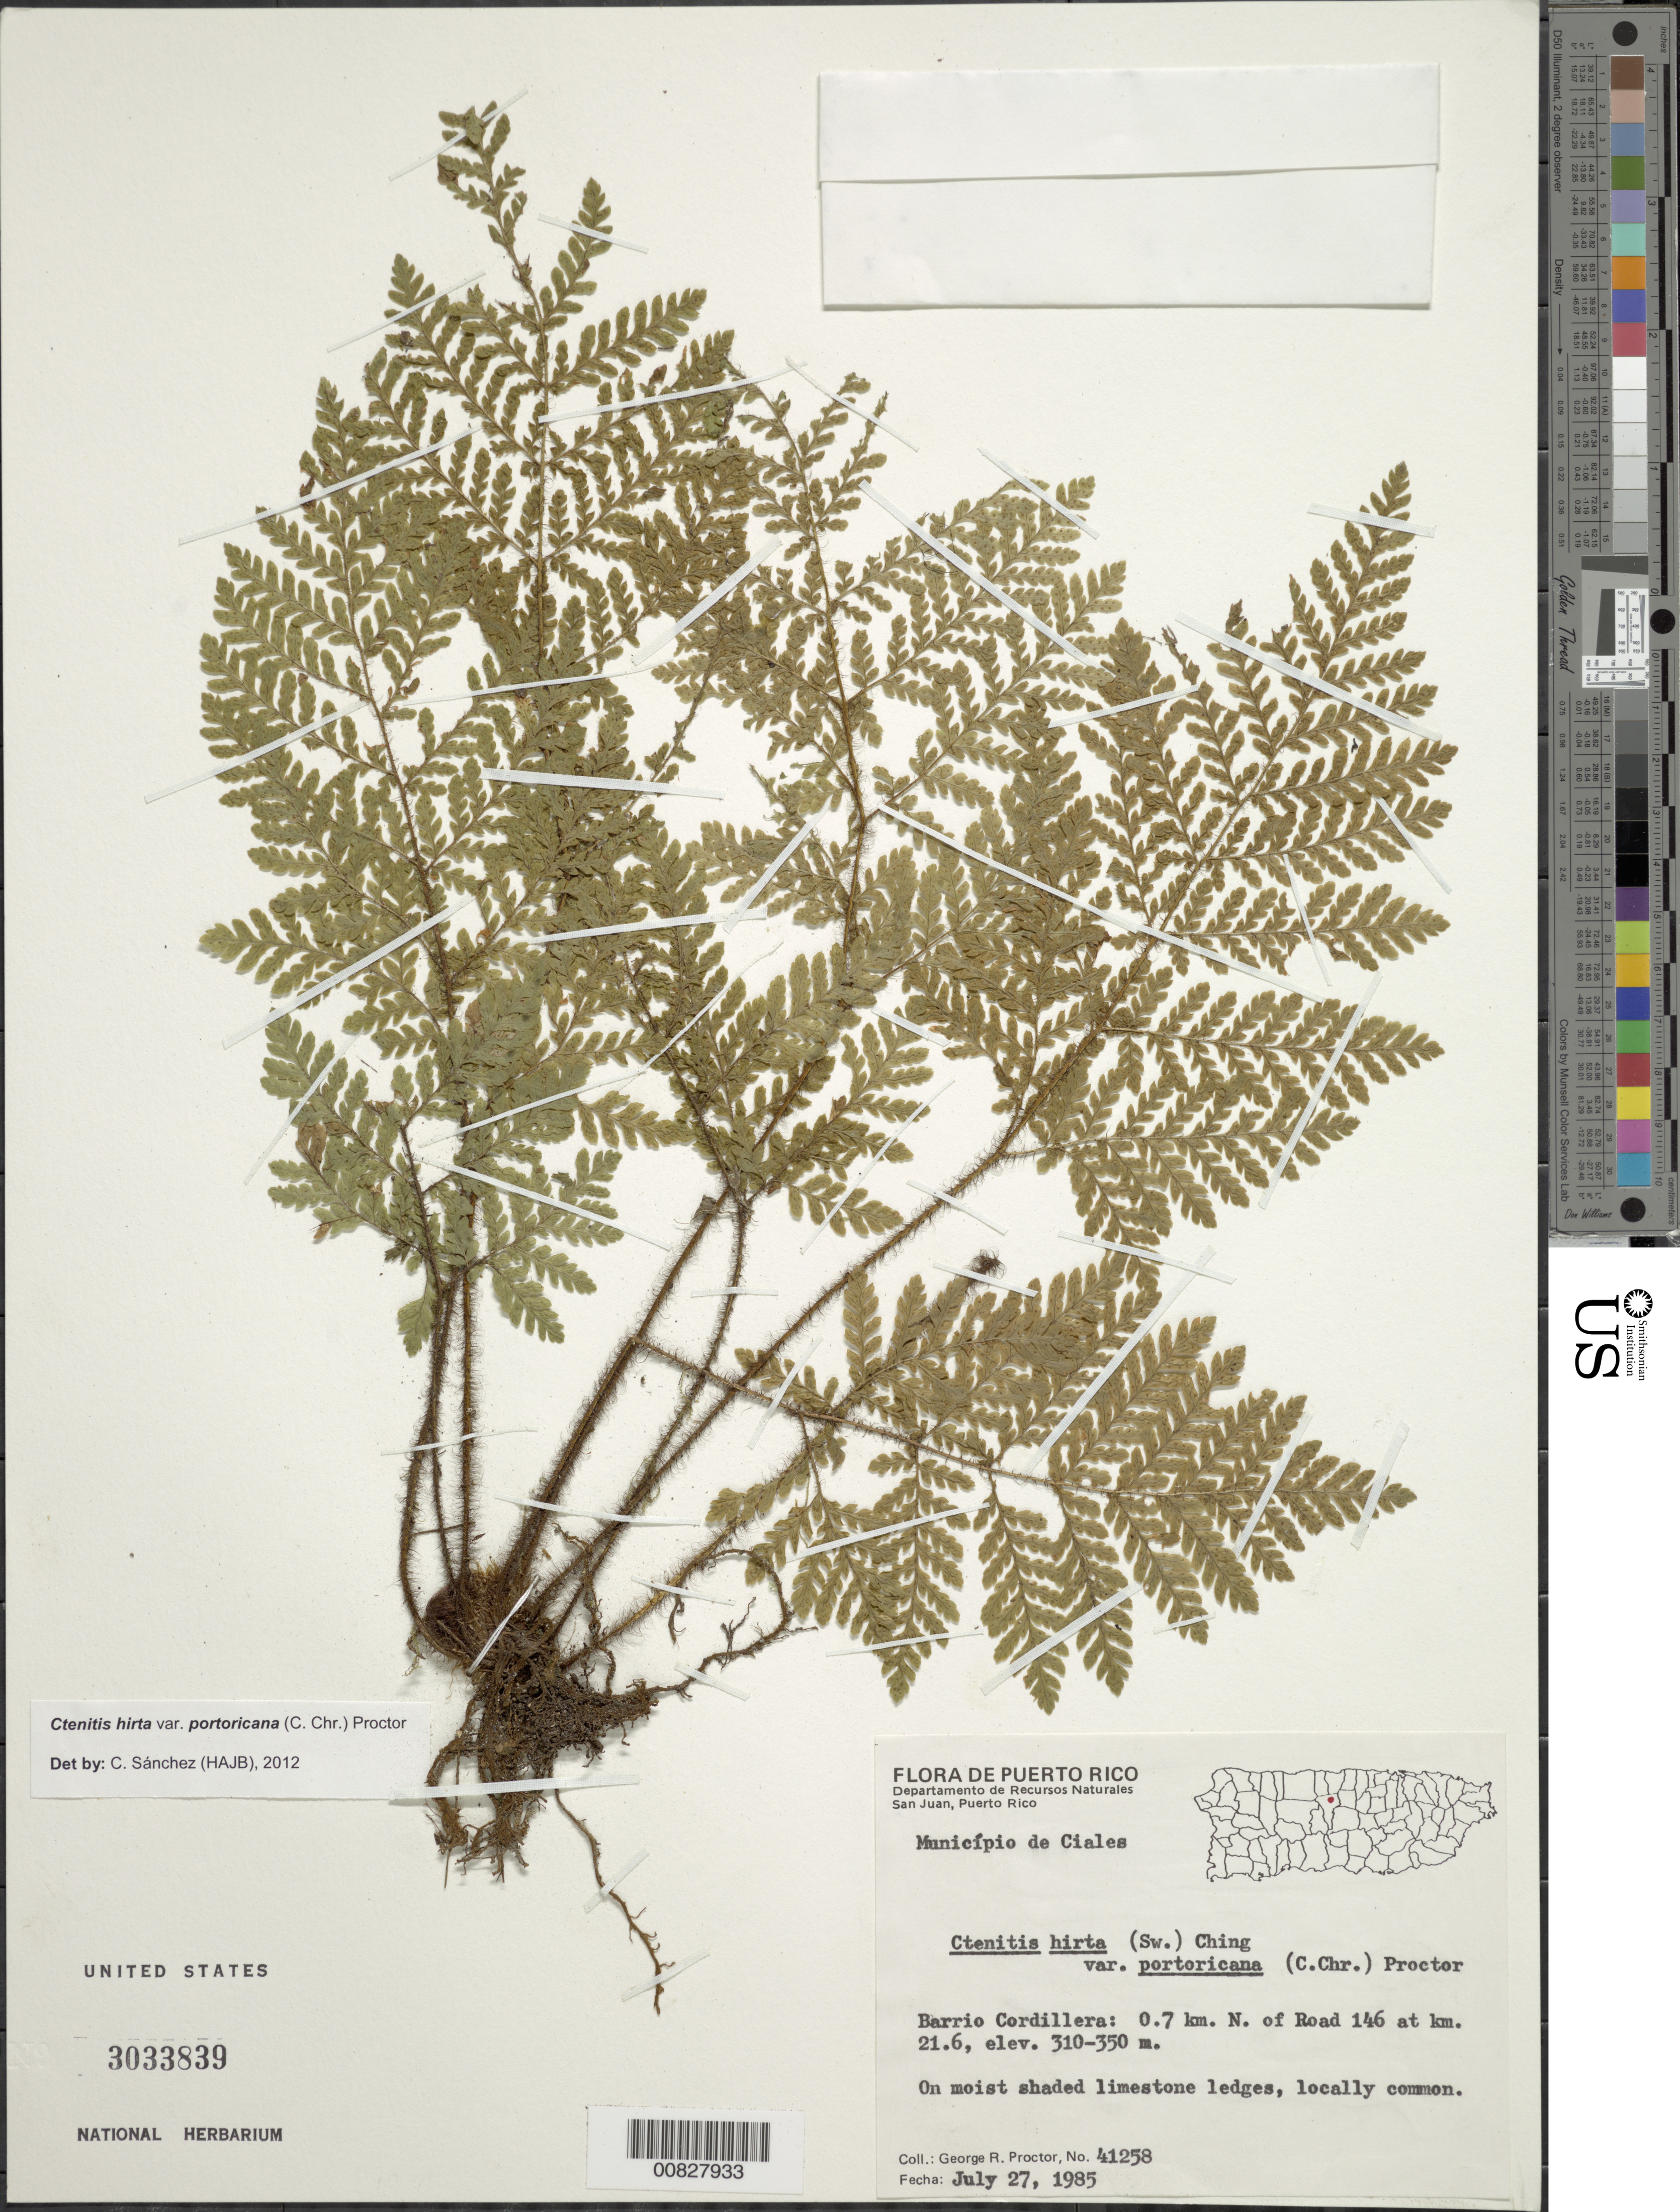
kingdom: Plantae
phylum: Tracheophyta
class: Polypodiopsida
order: Polypodiales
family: Dryopteridaceae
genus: Ctenitis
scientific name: Ctenitis hirta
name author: (Sw.) Ching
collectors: G. R. Proctor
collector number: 41258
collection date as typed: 27 Jul 1985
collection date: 1985-07-27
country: Puerto Rico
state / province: Ciales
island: Puerto Rico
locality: Mun. Ciales, Barrio Cordillera, 0.7 km N of Road 146 at km 21.6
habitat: Moist shaded limestone ledges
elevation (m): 310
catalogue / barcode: US 3033839